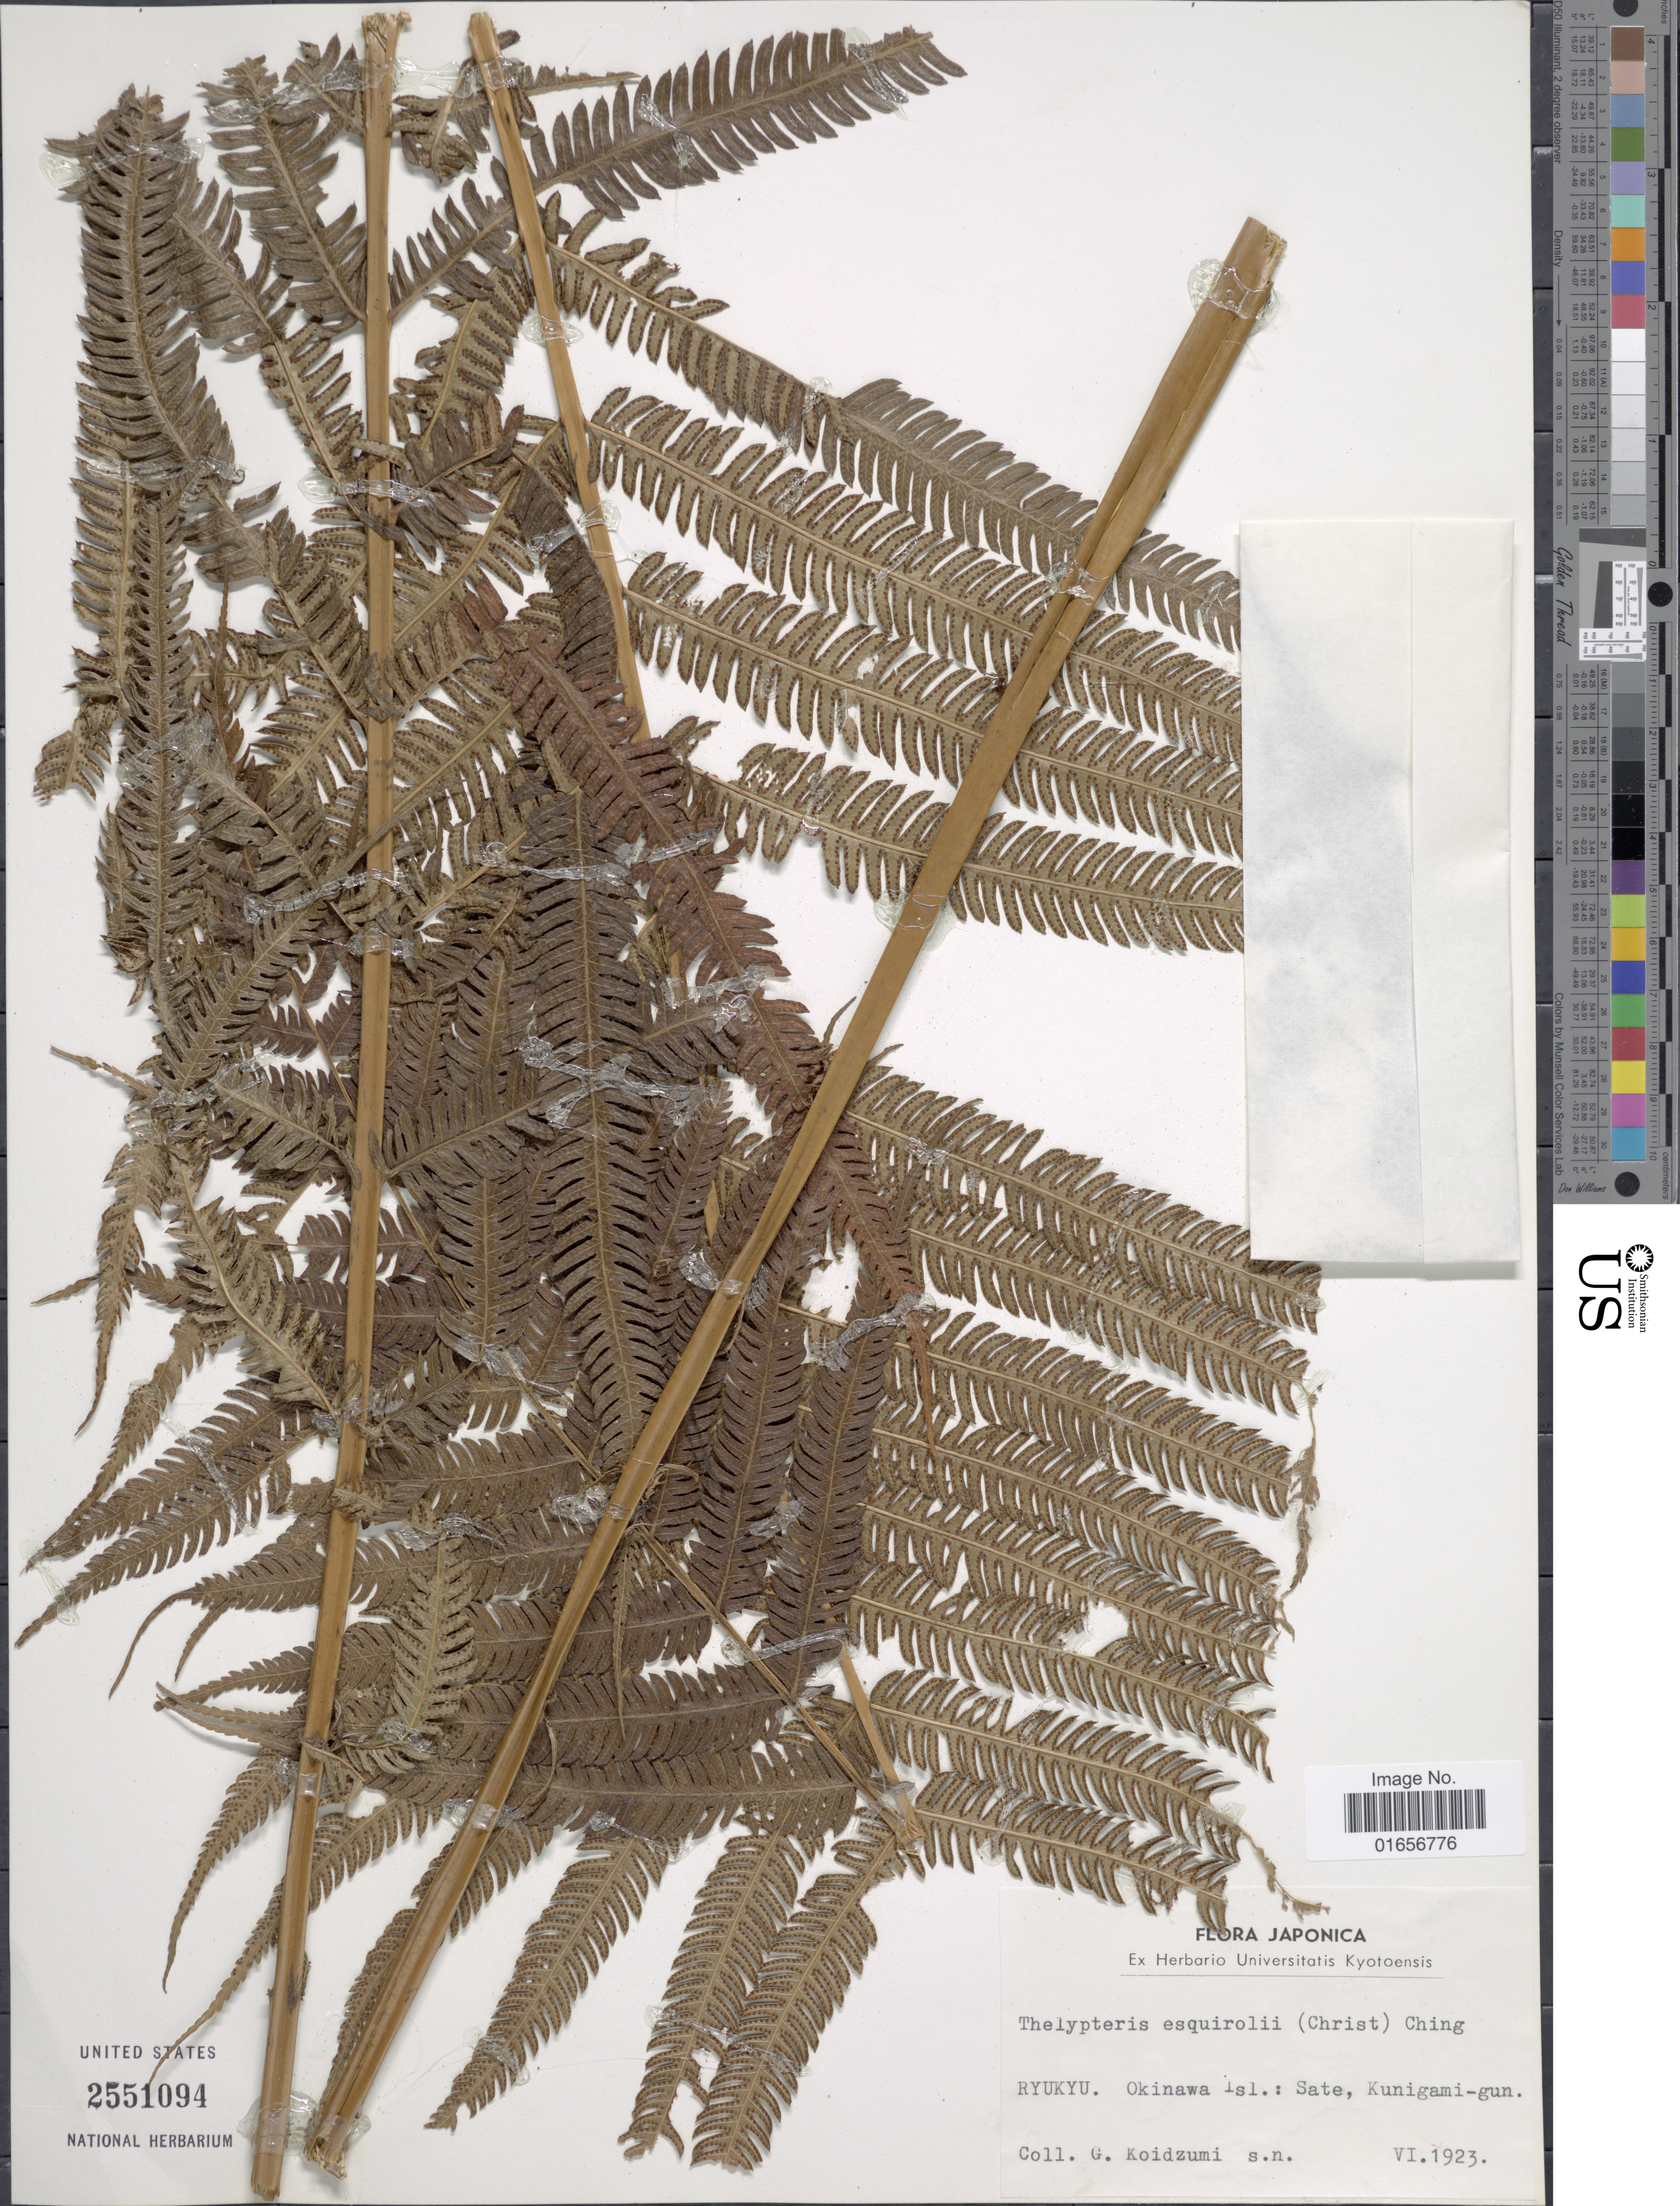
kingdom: Plantae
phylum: Tracheophyta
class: Polypodiopsida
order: Polypodiales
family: Thelypteridaceae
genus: Pseudocyclosorus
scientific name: Pseudocyclosorus esquirolii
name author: (Christ) Ching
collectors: G. Koidzumi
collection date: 1923-05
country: Japan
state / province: Okinawa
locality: Ryukyu: Okinawa Isl.: State, Kunigami- gun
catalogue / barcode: US 2551094